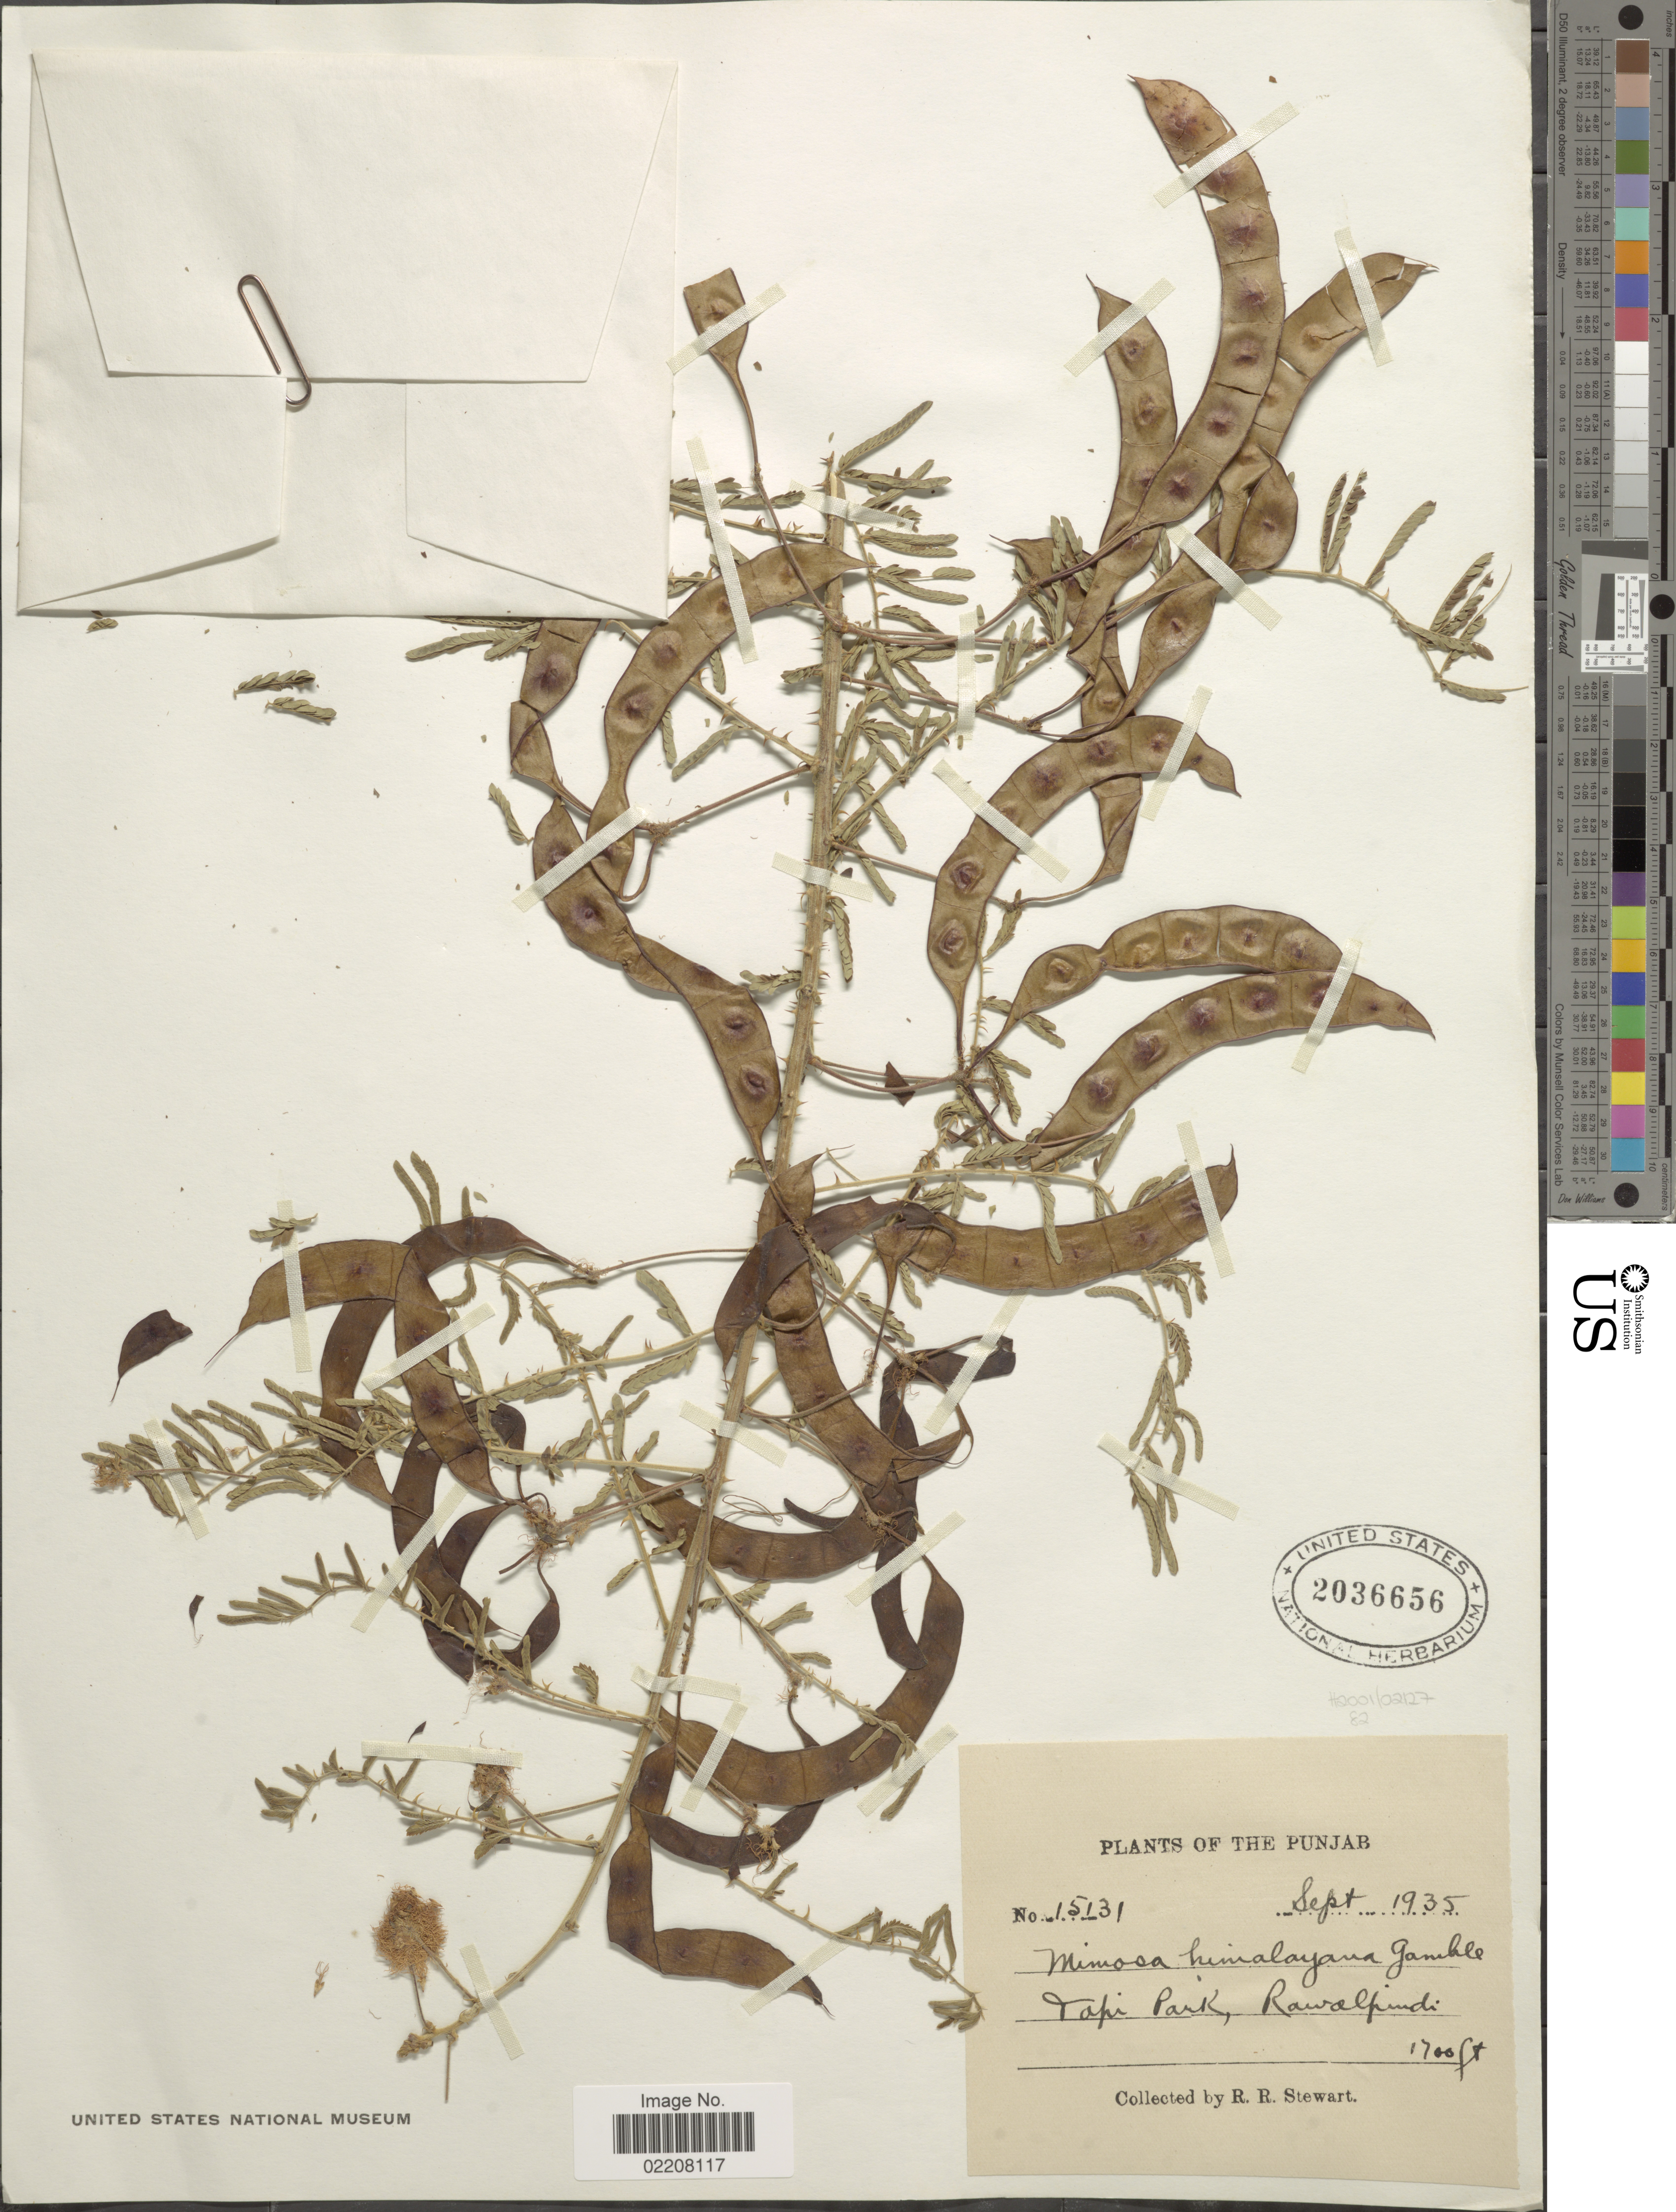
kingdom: Plantae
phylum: Tracheophyta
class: Magnoliopsida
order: Fabales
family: Fabaceae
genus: Mimosa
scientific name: Mimosa himalayana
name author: Gamble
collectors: R. R. Stewart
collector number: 15131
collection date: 1935-09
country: Pakistan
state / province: Punjab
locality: Topi Park, Rawalpindi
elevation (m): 518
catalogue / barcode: US 2036656